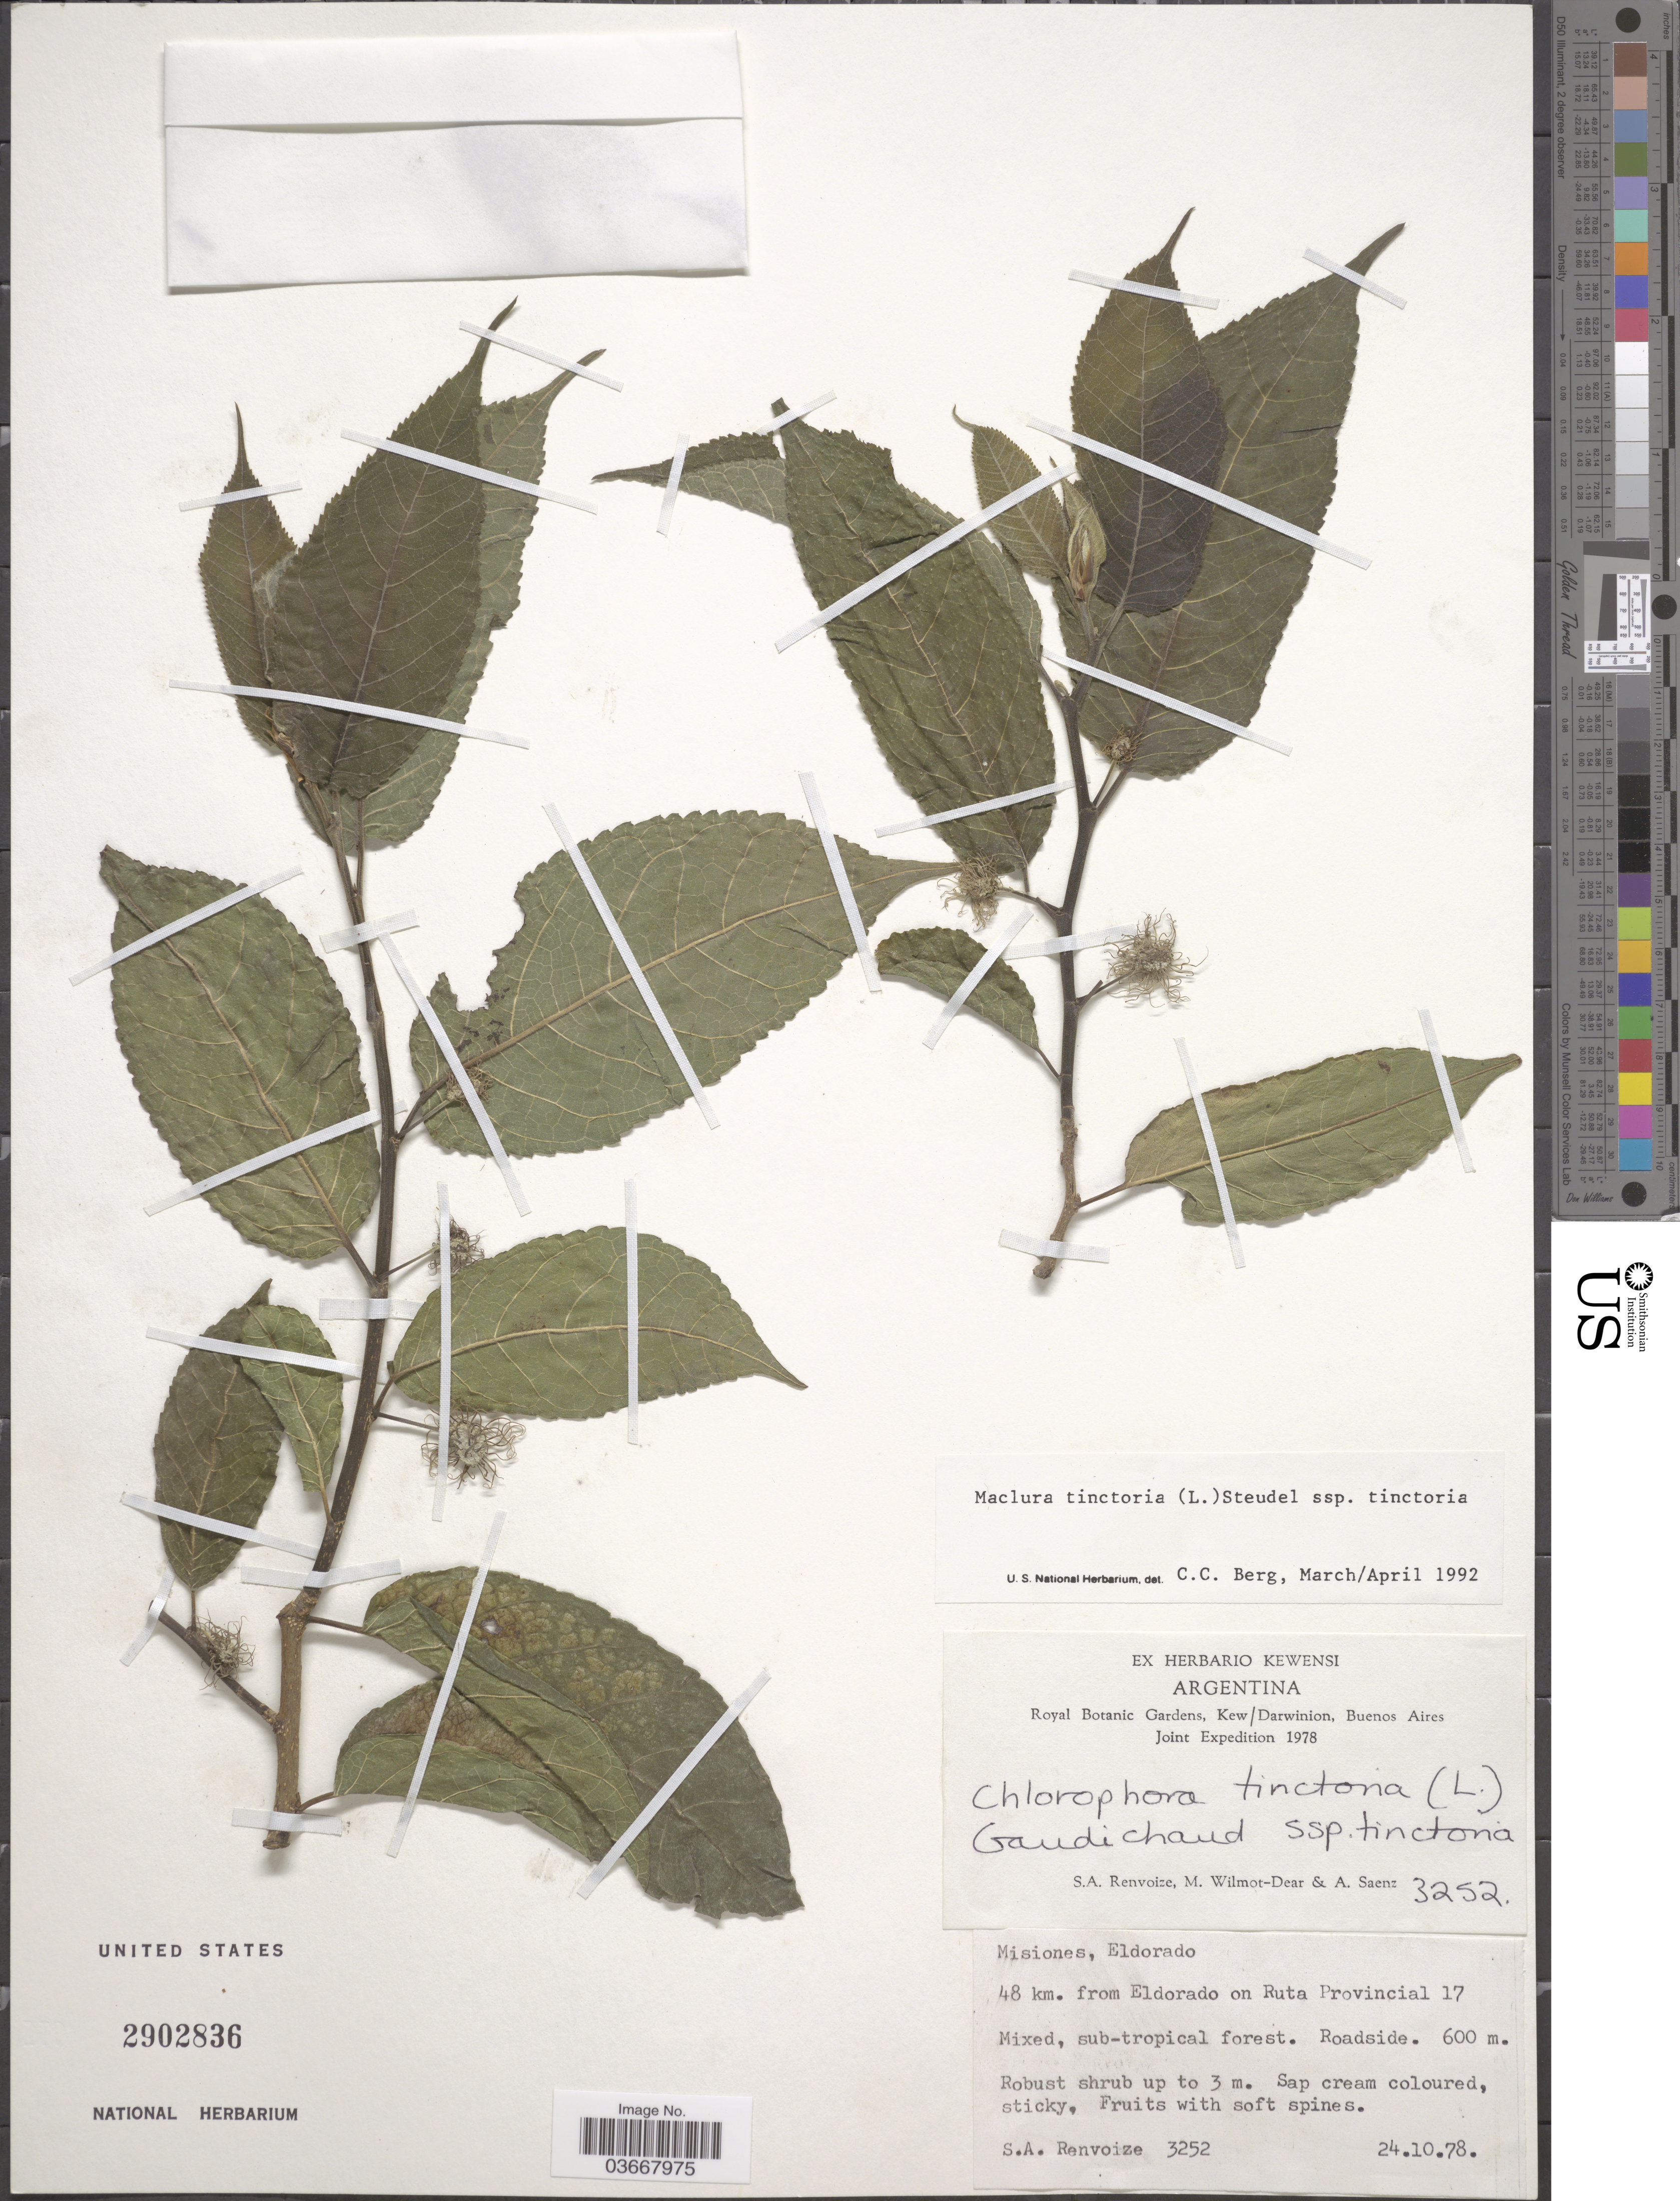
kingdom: Plantae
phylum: Tracheophyta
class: Magnoliopsida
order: Rosales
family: Moraceae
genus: Maclura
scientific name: Maclura tinctoria subsp. tinctoria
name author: (L.) D. Don ex Steud.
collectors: S. A. Renvoize, M. Wilmot-Dear & A. Saenz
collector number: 3252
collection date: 1978-10-24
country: Argentina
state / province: Misiones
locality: Eldorado. 48 km. from Eldorado on Ruta Provincial 17.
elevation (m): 600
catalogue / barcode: US 2902836